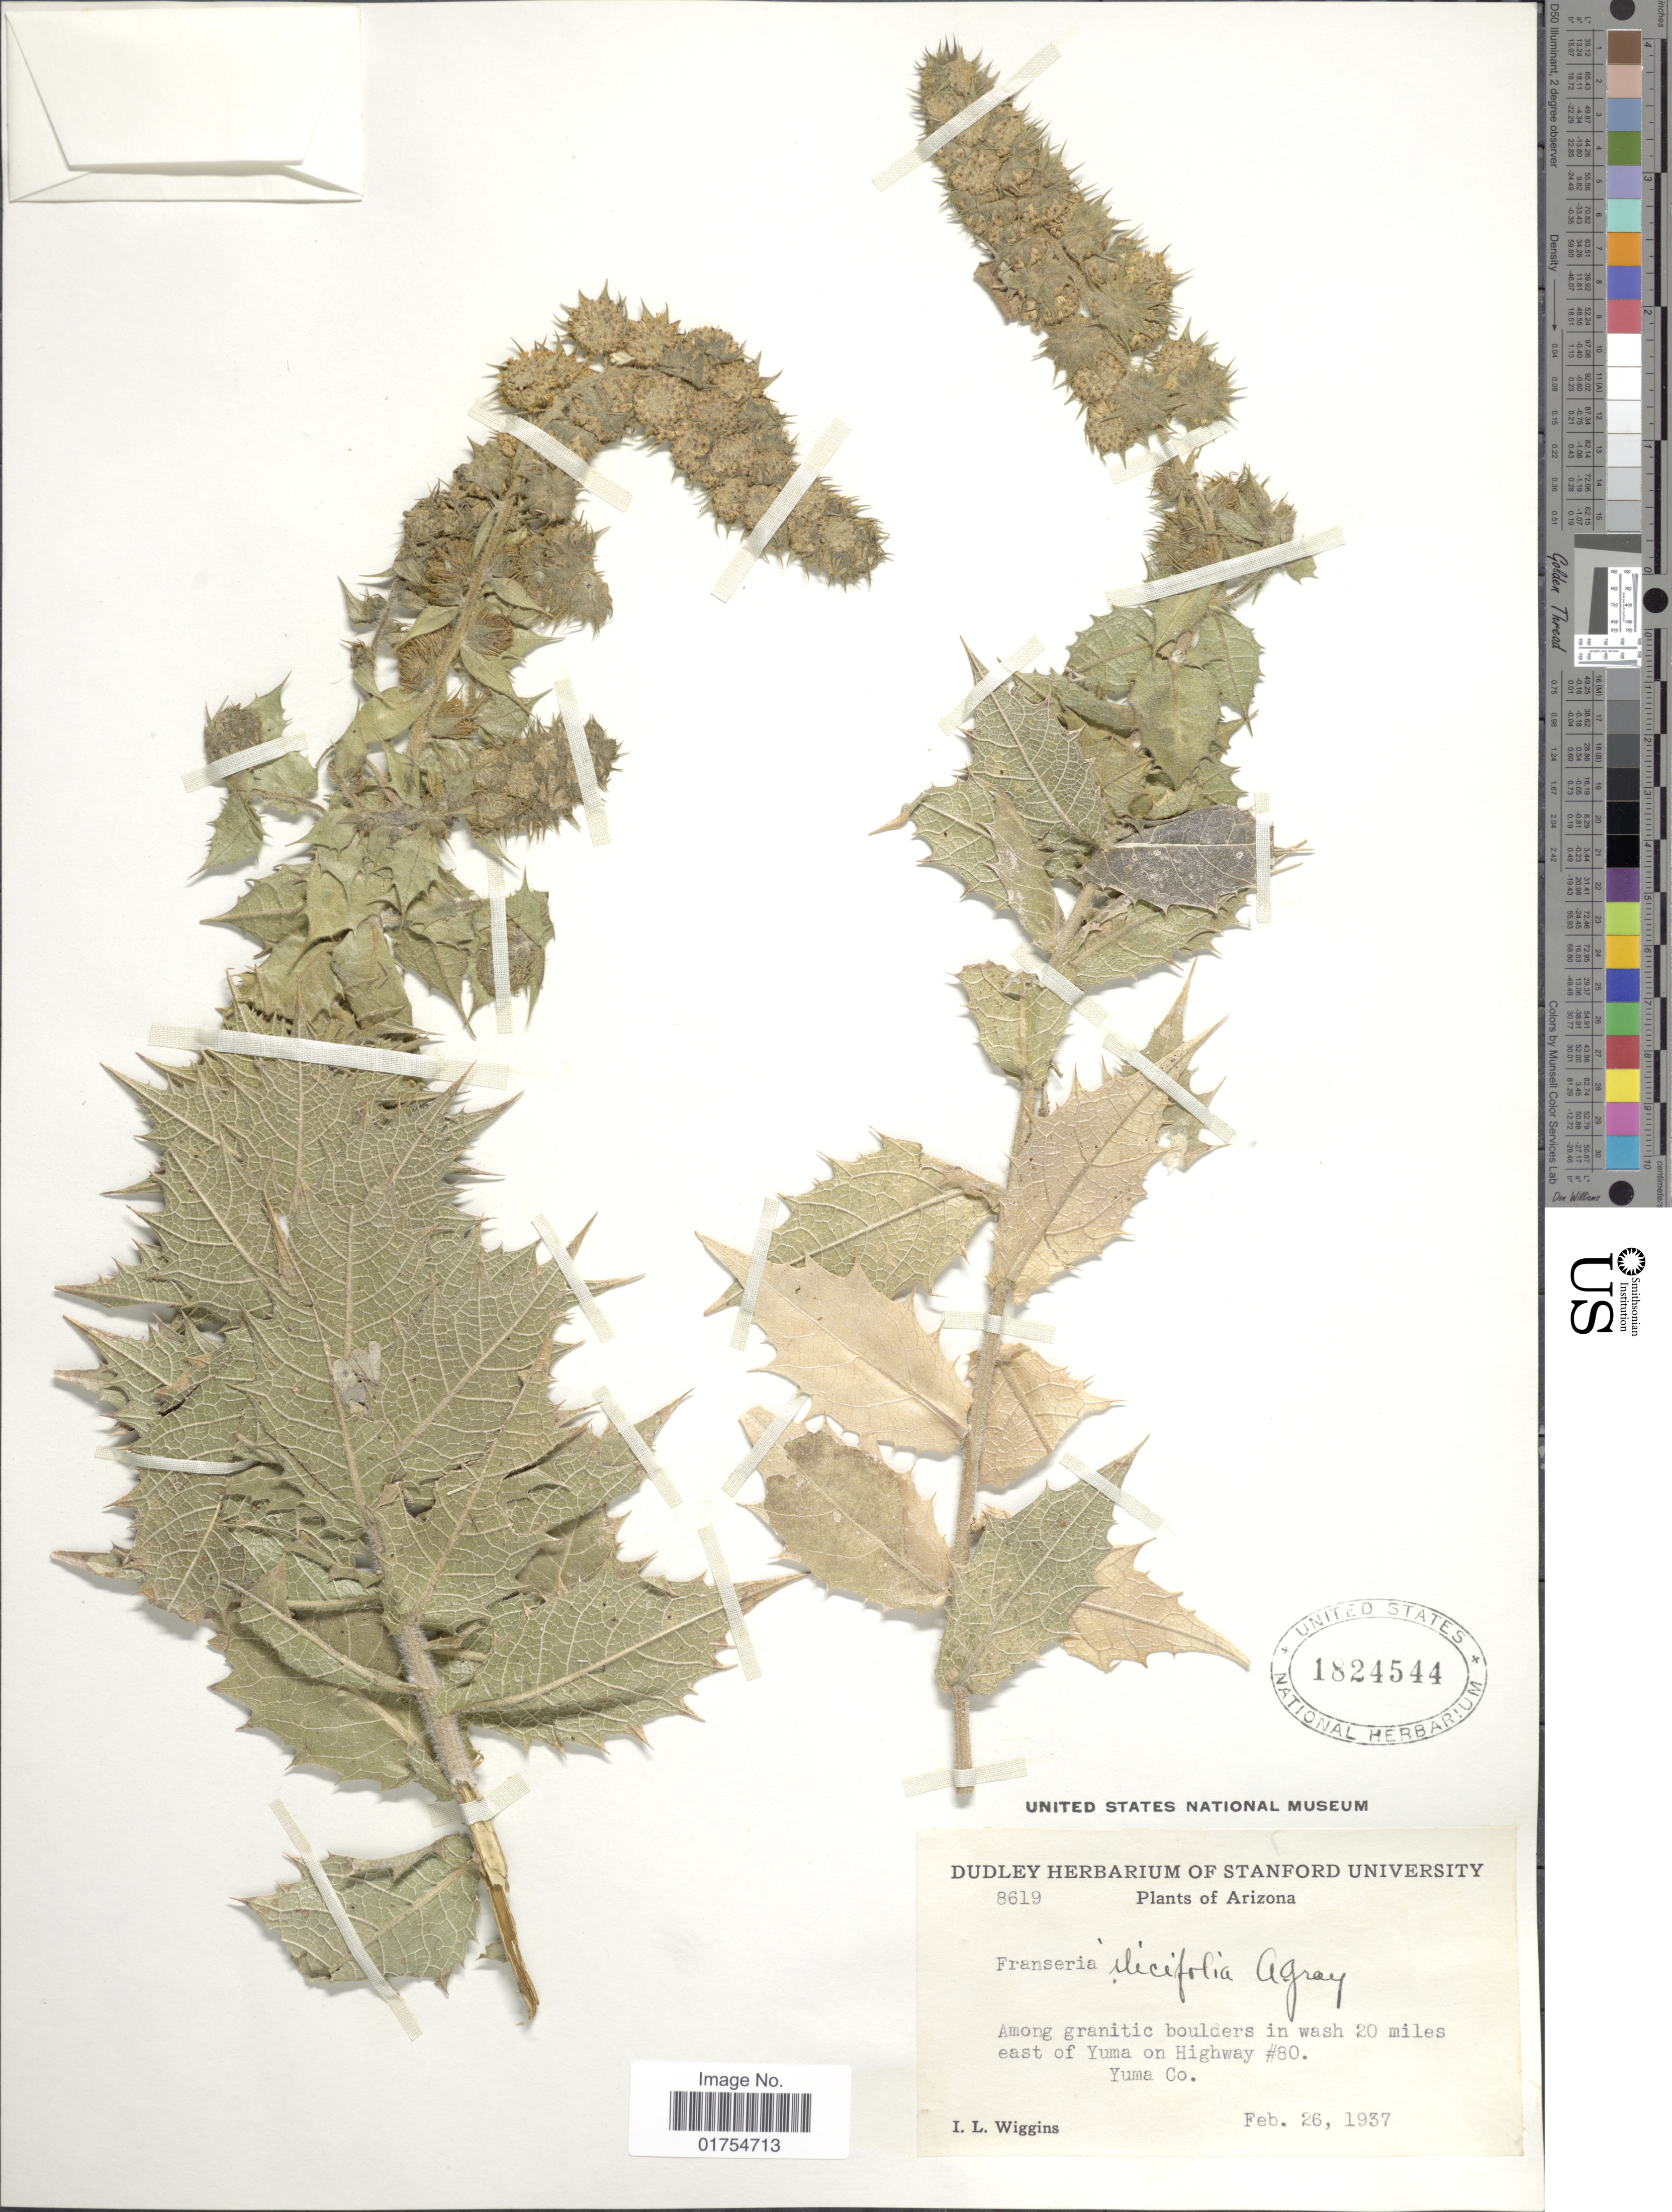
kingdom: Plantae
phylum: Tracheophyta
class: Magnoliopsida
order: Asterales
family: Asteraceae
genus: Franseria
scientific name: Franseria ilicifolia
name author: A. Gray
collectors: I. L. Wiggins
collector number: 8619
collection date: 1937-02-26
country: United States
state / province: Arizona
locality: In wash 20 miles east of Yuma on Highway # 80. Yuma Co.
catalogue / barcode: US 1824544